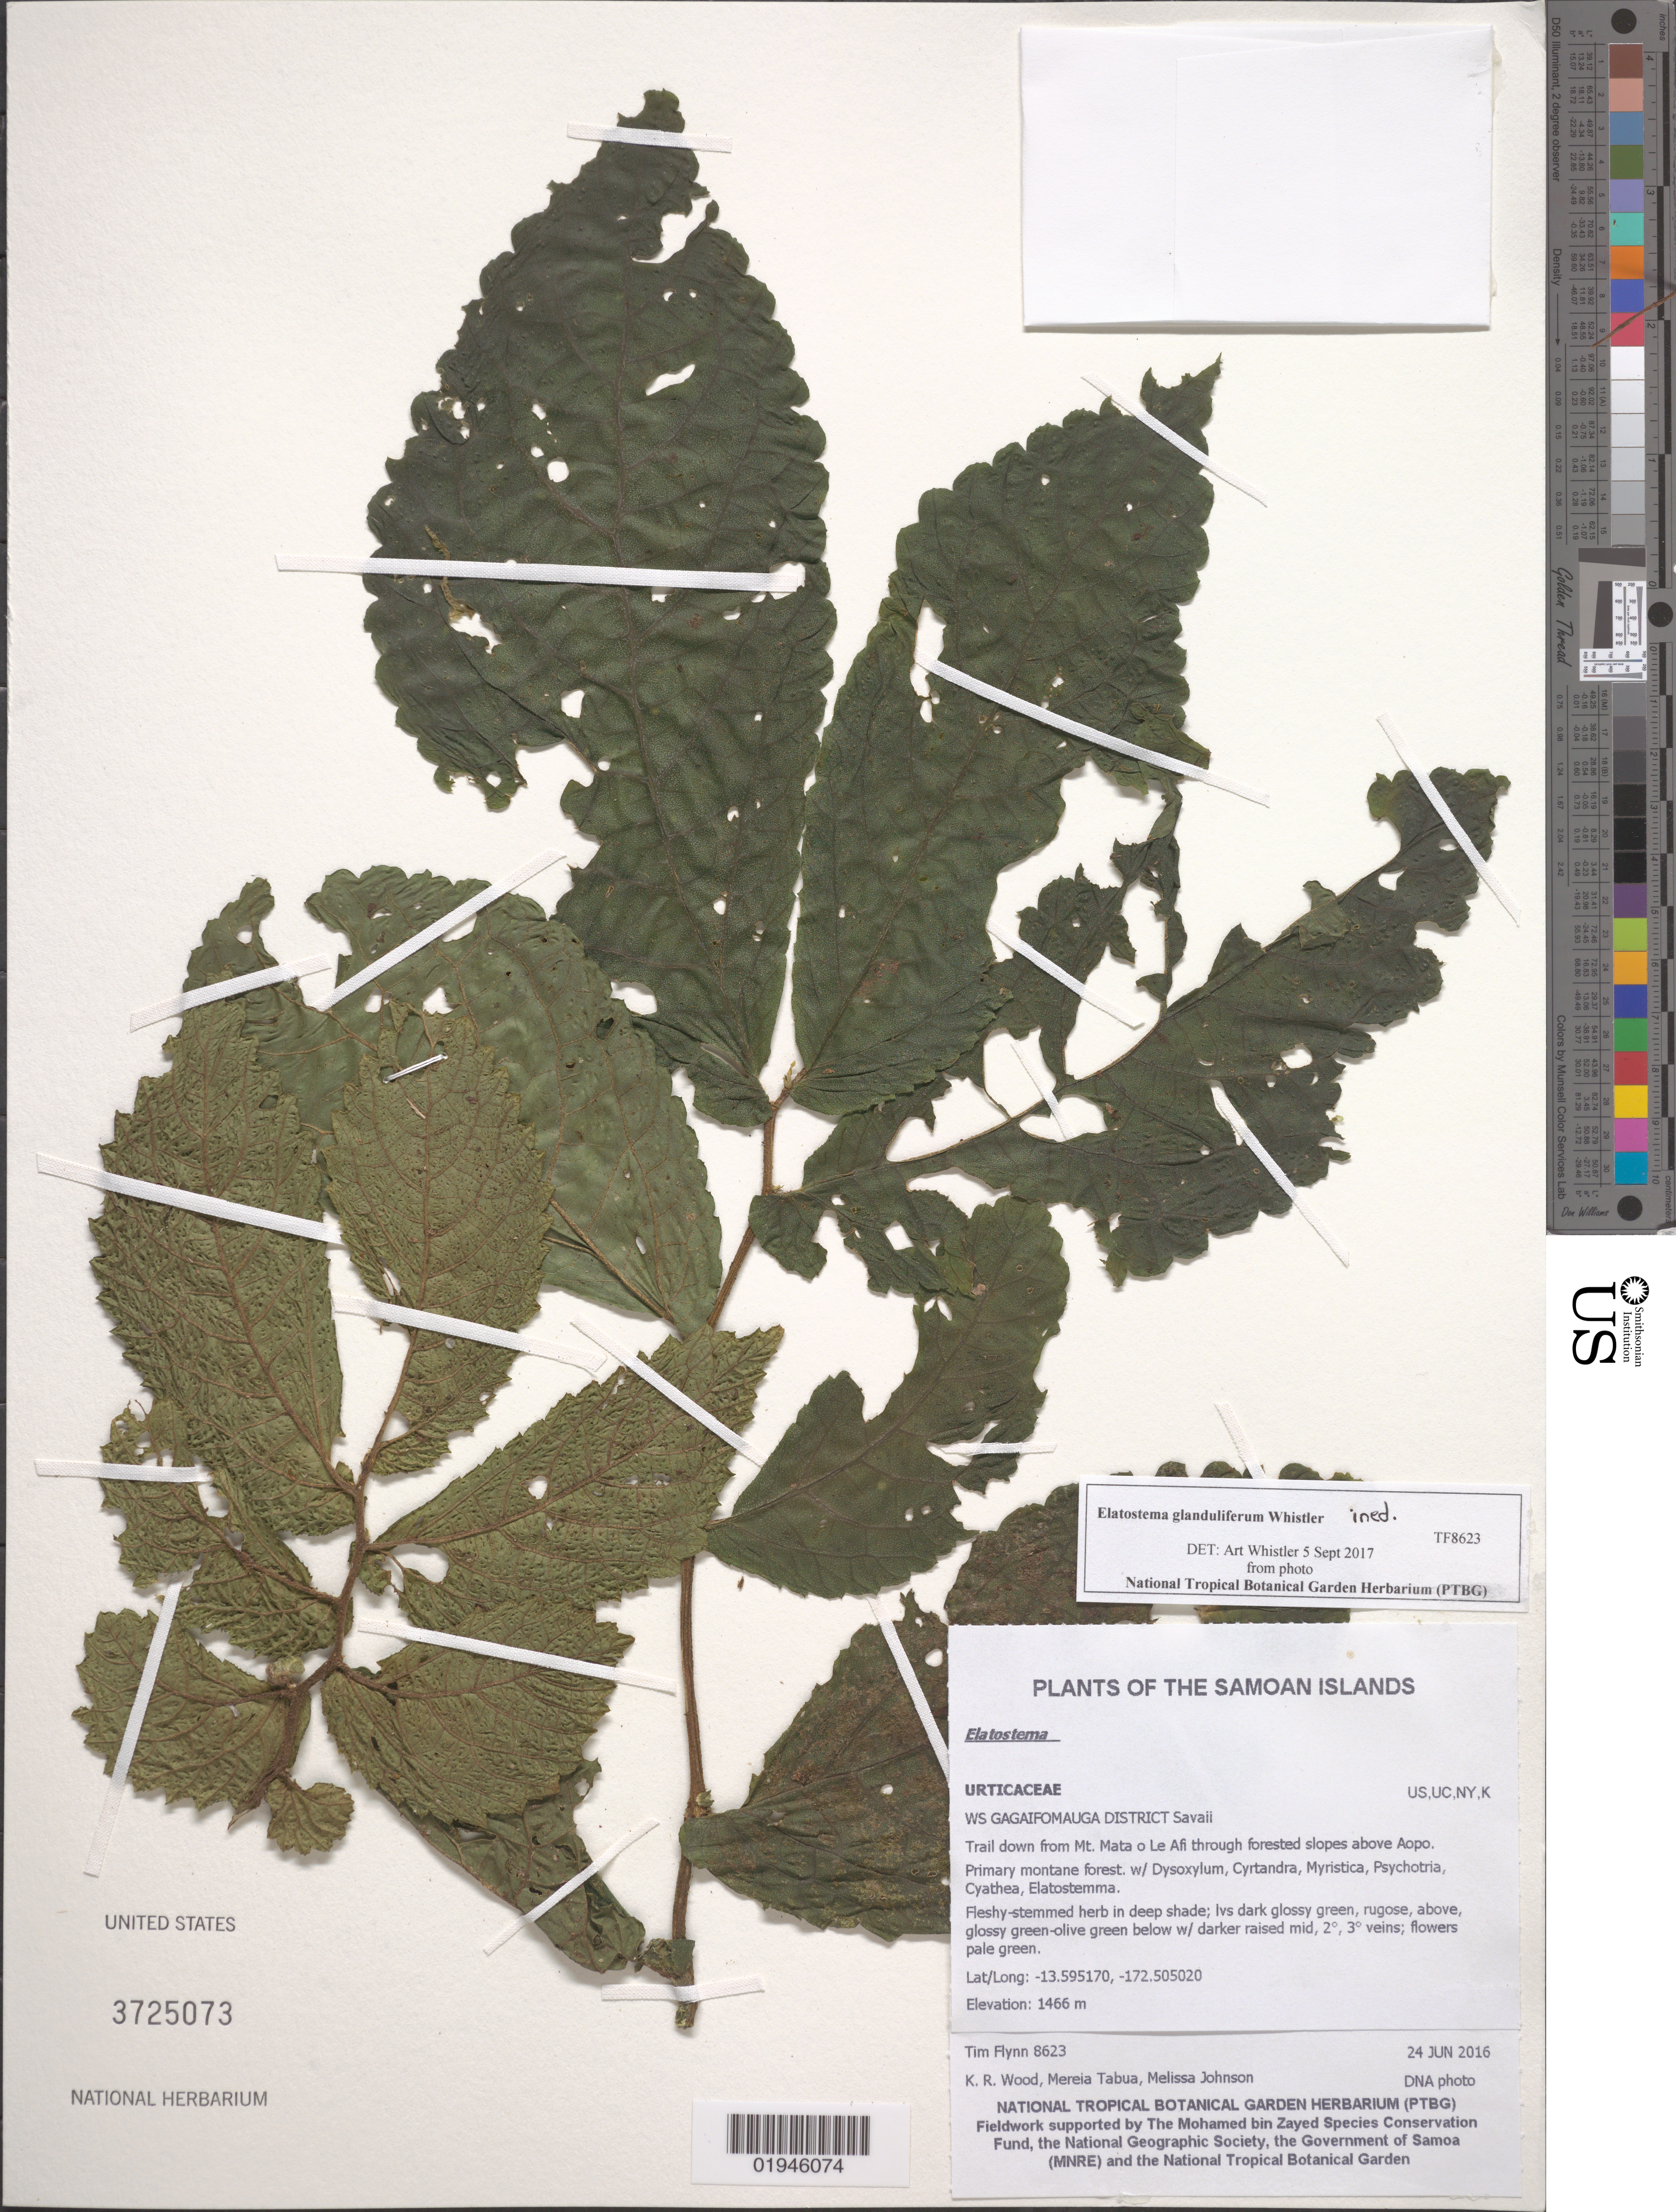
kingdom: Plantae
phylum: Tracheophyta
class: Magnoliopsida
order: Rosales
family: Urticaceae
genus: Elatostema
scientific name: Elatostema sp.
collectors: T. W. Flynn, K. R. Wood, M. Tabua & M. Johnson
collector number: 8623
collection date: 2016-06-24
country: Samoa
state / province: Gagaifomauga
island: Savai'i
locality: Gagaifomauga District, Trail down from Mt. Mata o Le Afi through forested slopes above Aopo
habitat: Primary montane forest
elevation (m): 1466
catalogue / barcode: US 3725073